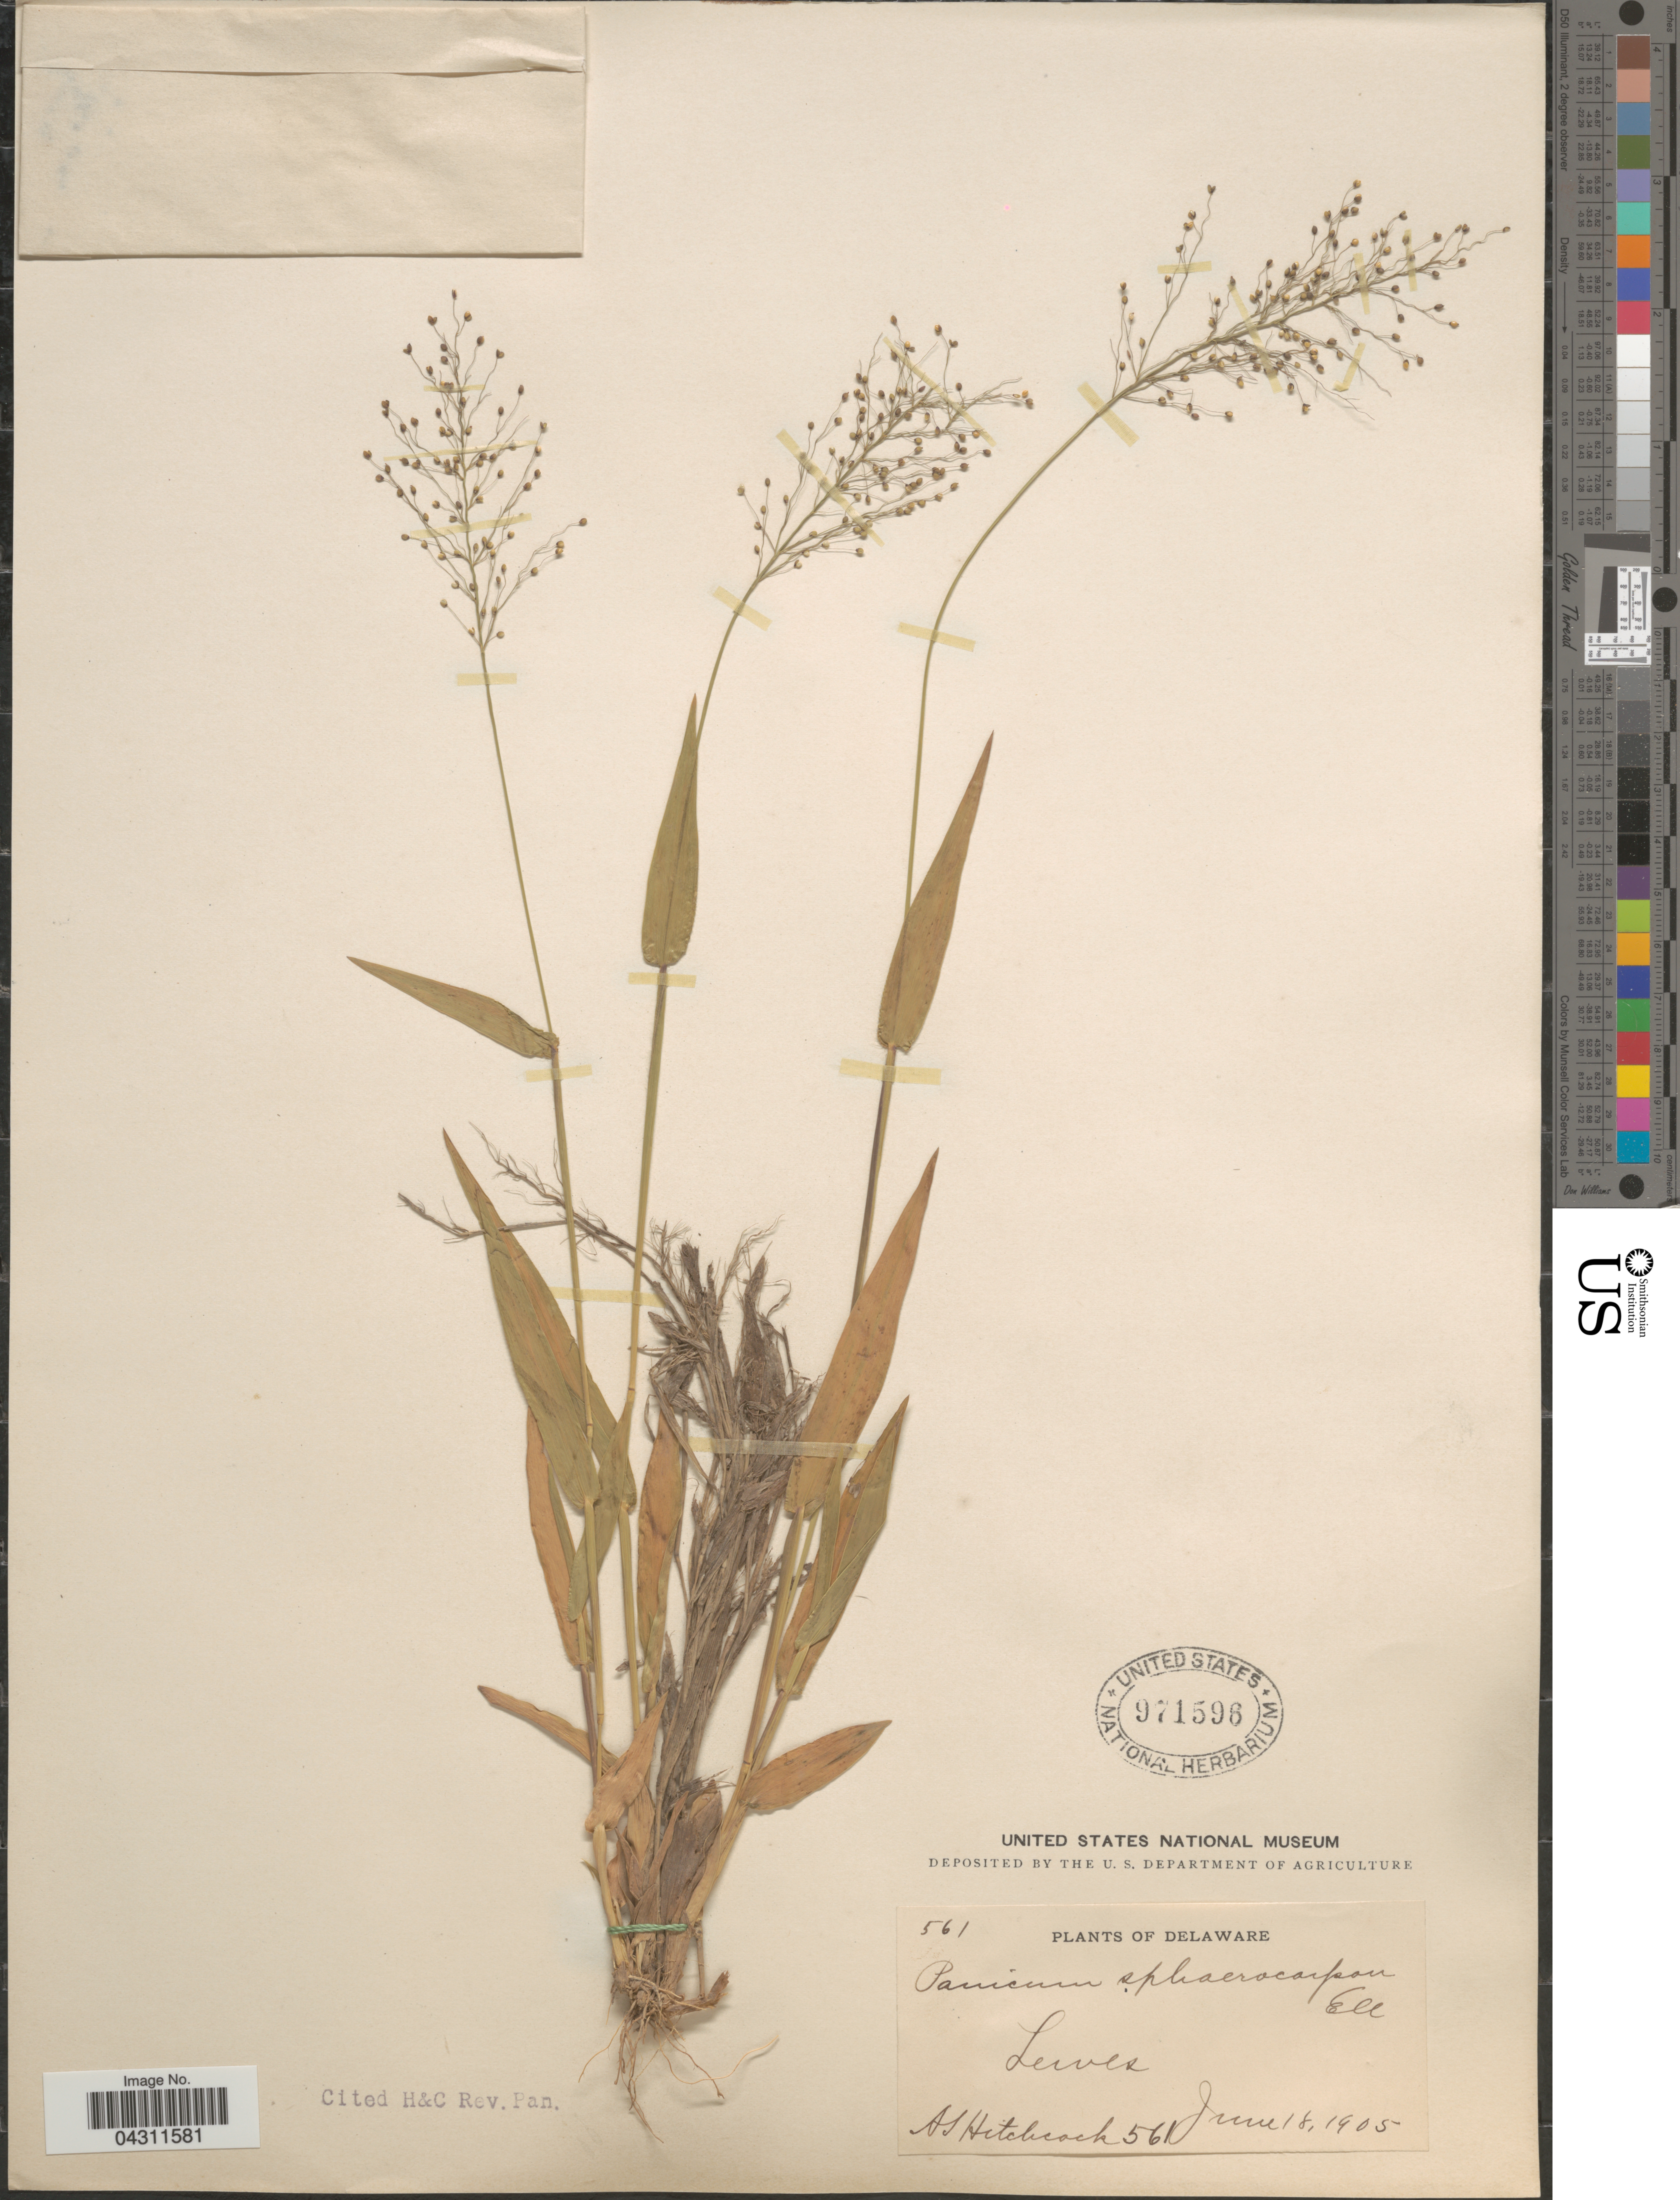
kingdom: Plantae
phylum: Tracheophyta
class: Liliopsida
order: Poales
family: Poaceae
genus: Dichanthelium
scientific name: Dichanthelium strigosum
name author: (Muhl. ex Elliott) Freckmann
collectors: A. S. Hitchcock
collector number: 561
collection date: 1905-06-18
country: United States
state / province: Delaware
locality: Lewes.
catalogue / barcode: US 971596